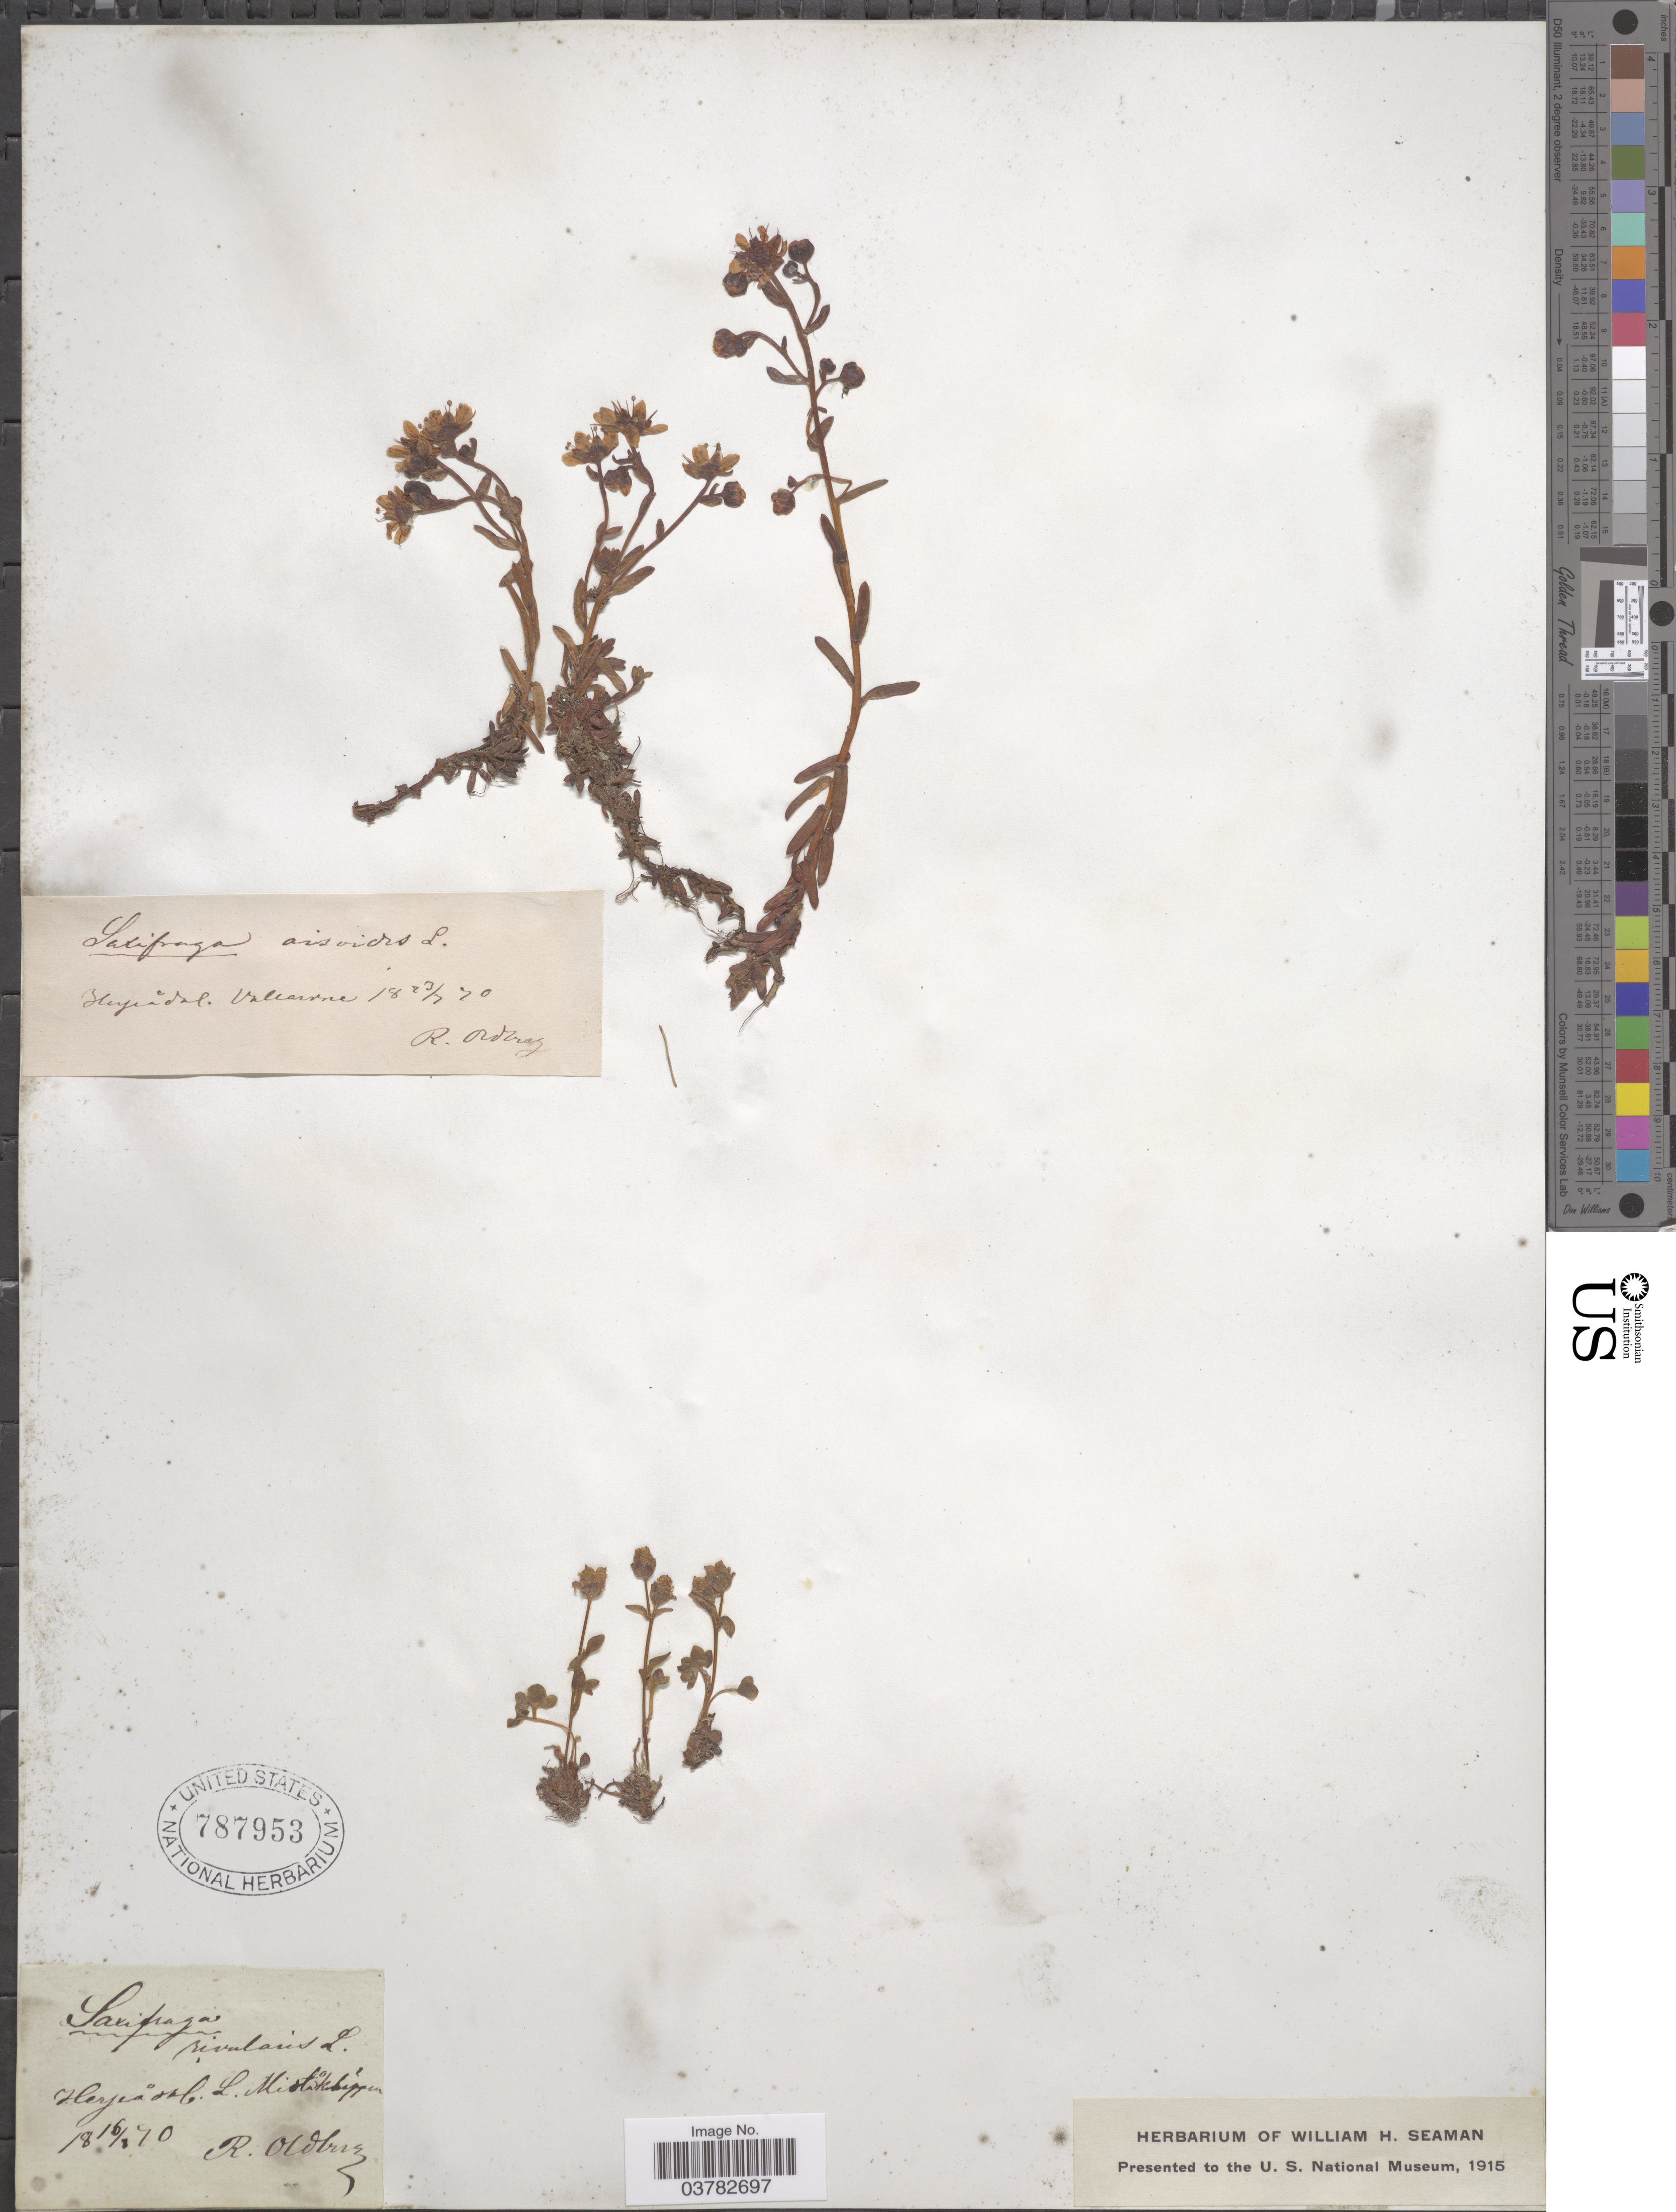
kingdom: Plantae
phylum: Tracheophyta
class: Magnoliopsida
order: Saxifragales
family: Saxifragaceae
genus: Saxifraga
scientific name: Saxifraga rivularis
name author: L.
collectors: R. Oldberg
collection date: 1870-03-16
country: Sweden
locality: Herjeädal. L. Midtåklappen.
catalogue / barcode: US 787953